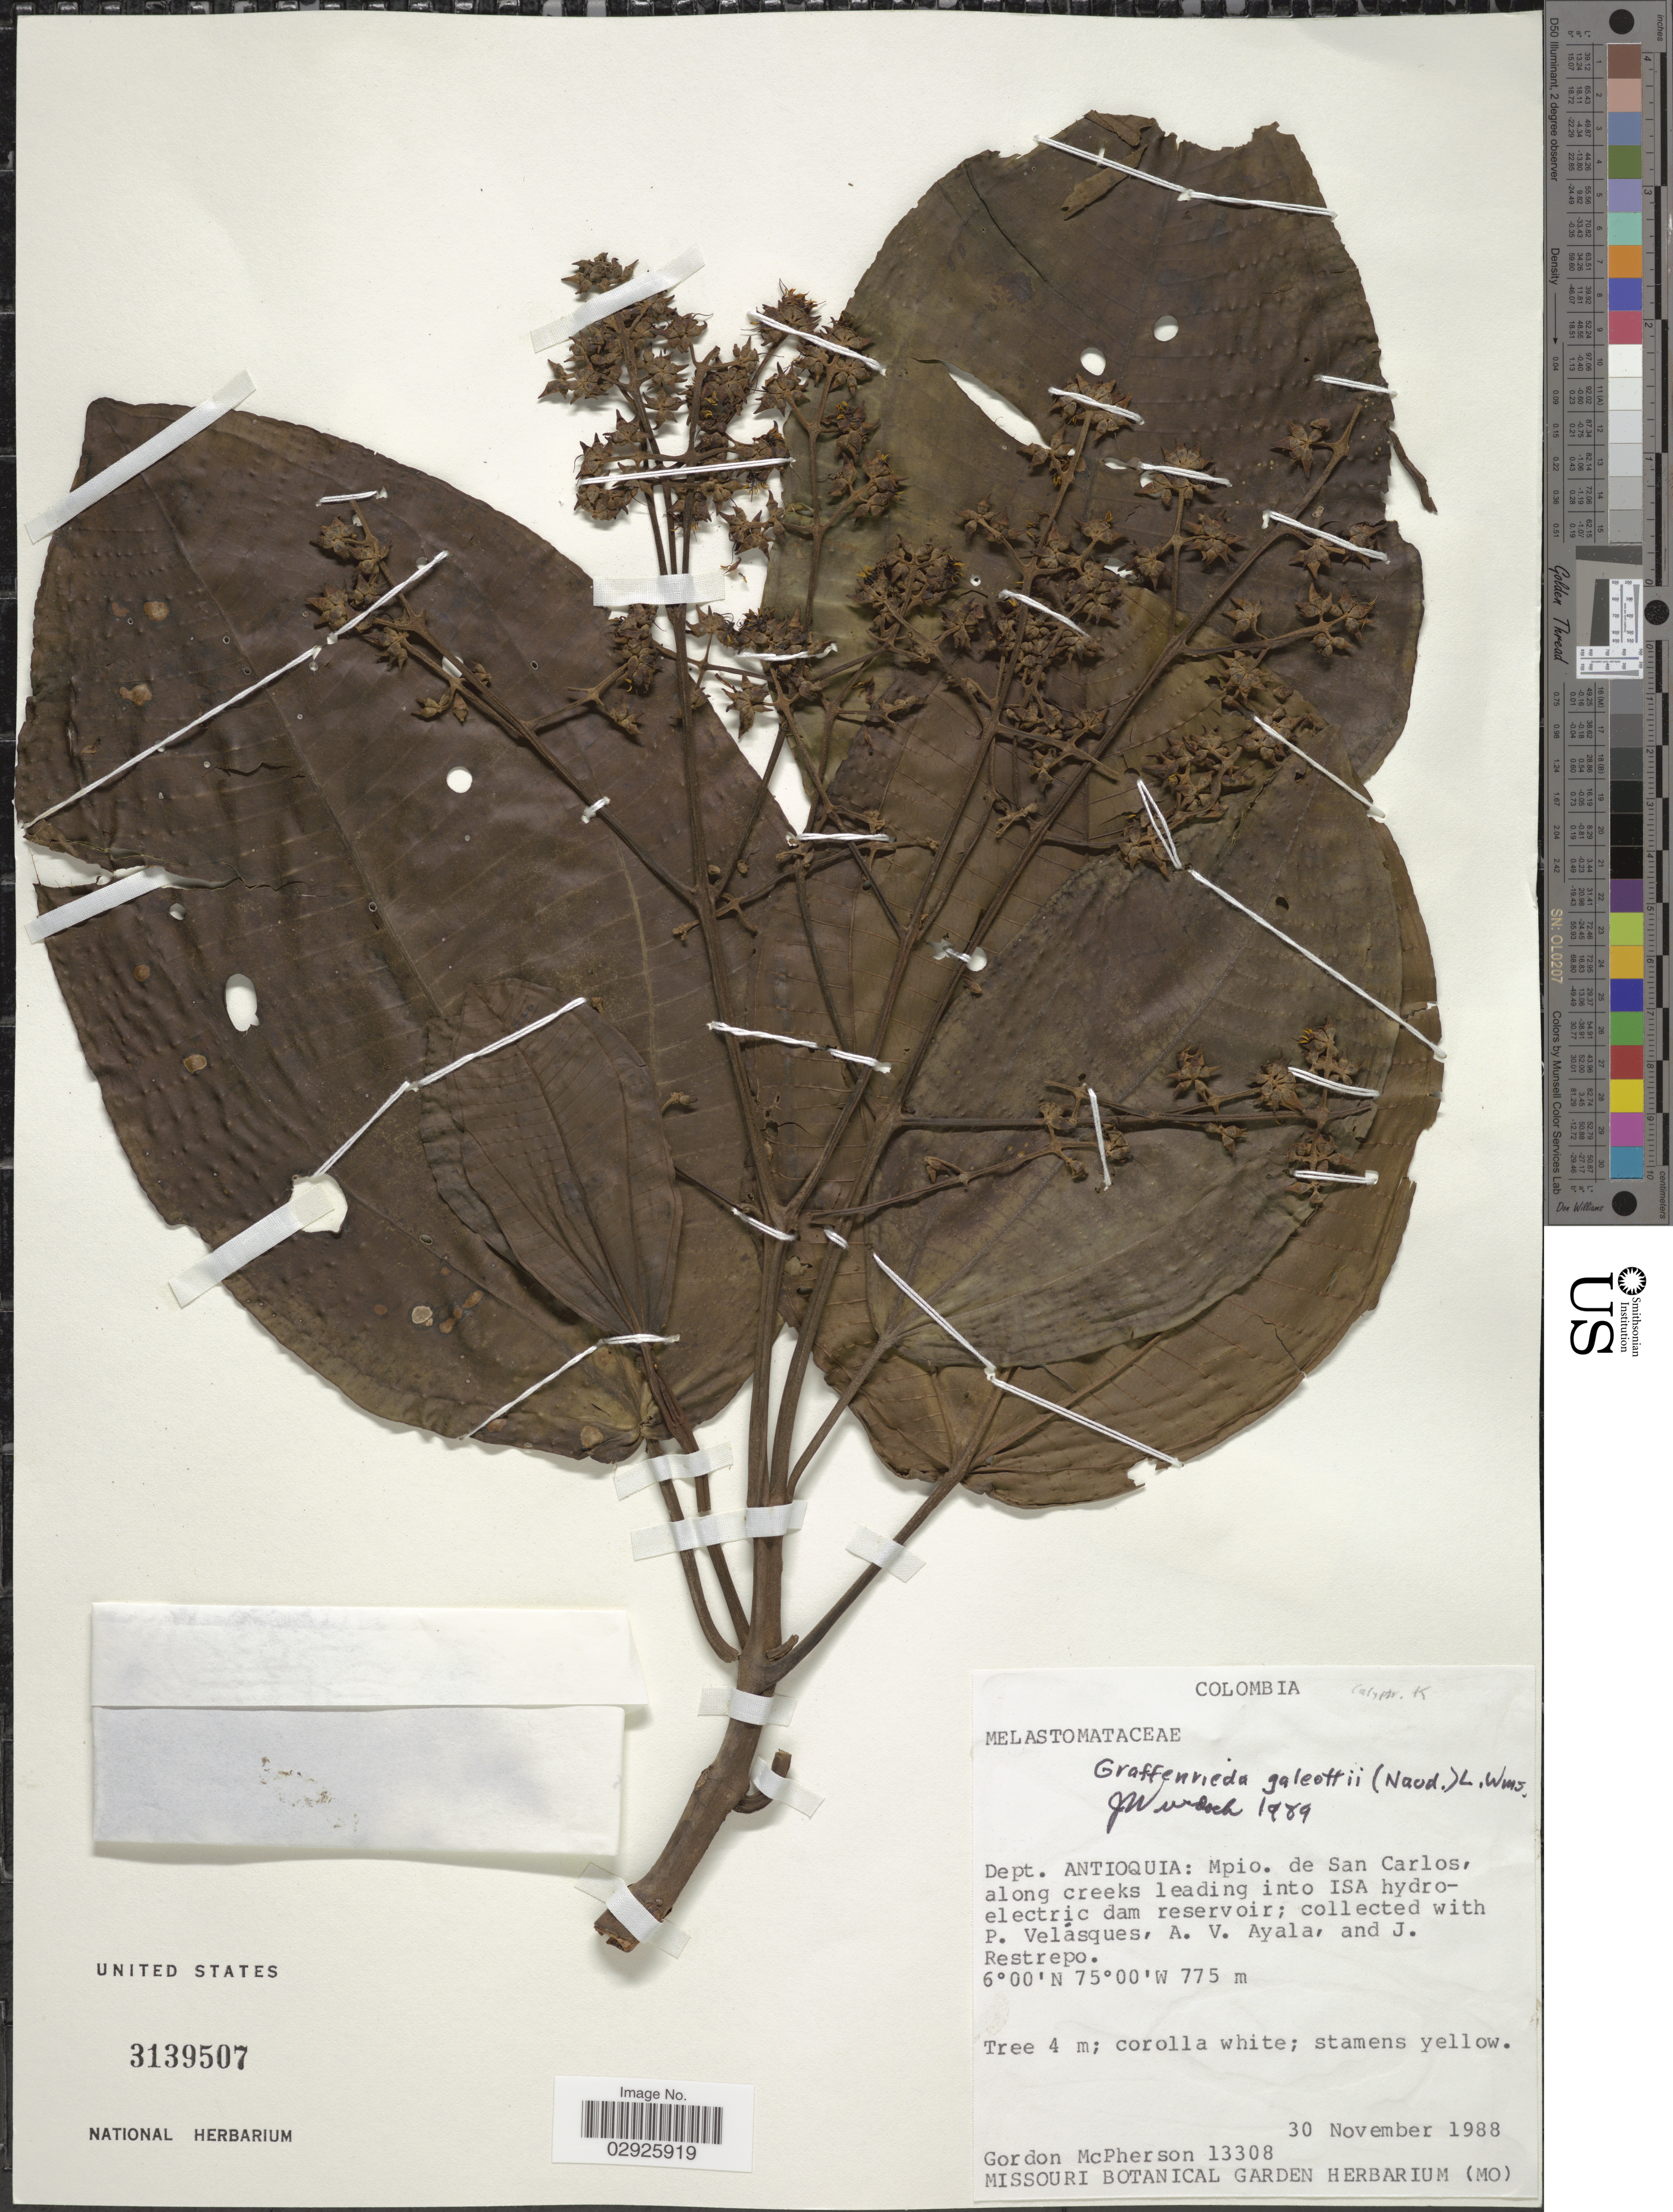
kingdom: Plantae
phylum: Tracheophyta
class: Magnoliopsida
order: Myrtales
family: Melastomataceae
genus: Graffenrieda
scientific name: Graffenrieda galeottii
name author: (Naudin) L.O. Williams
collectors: G. D. McPherson, P. Velasquez, A. V. Ayala & J. Restrepo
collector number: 13308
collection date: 1988-11-30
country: Colombia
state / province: Antioquia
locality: Dept. Antioquia: Mpio. de San Carlos, along creeks leading into ISA hydroelectric dam reservoir.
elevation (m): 775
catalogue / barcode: US 3139507